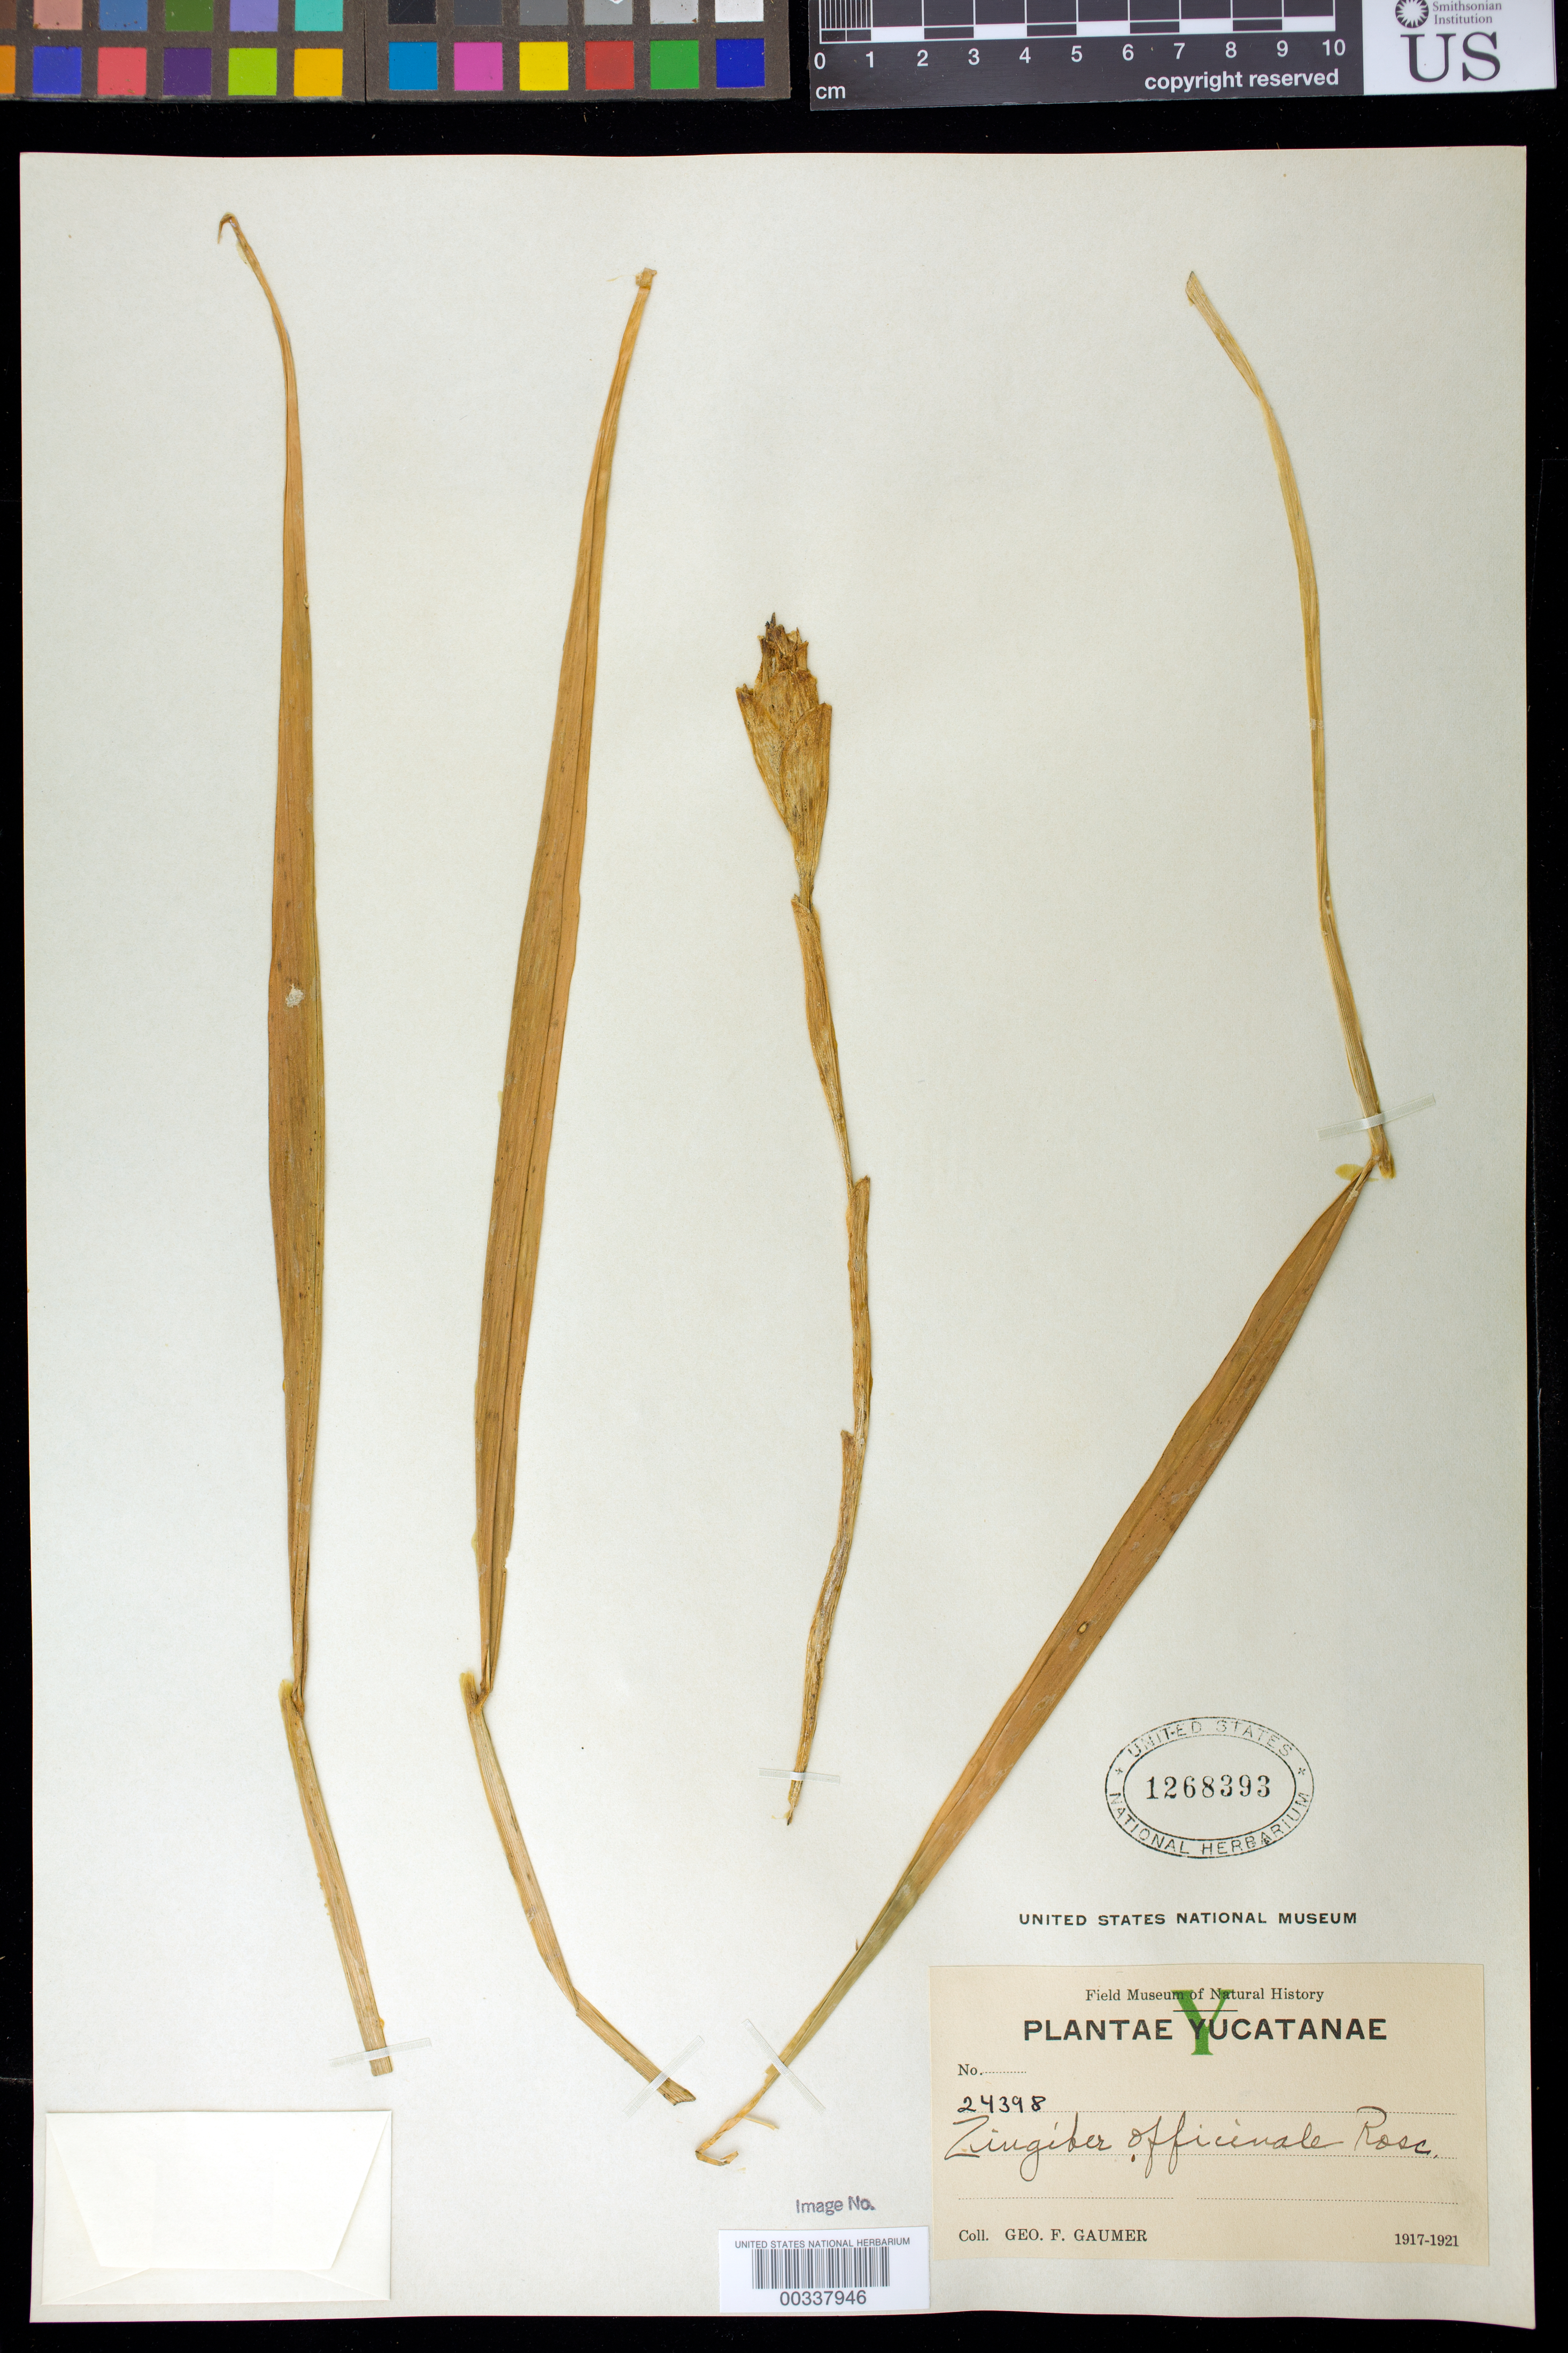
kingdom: Plantae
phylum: Tracheophyta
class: Liliopsida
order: Zingiberales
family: Zingiberaceae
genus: Zingiber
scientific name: Zingiber officinale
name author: Roscoe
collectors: G. F. Gaumer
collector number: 24398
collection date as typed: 1917 to -- -- 1921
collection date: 1917/1921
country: Mexico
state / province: Yucatán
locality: Plantae yucatanae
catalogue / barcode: US 1268393